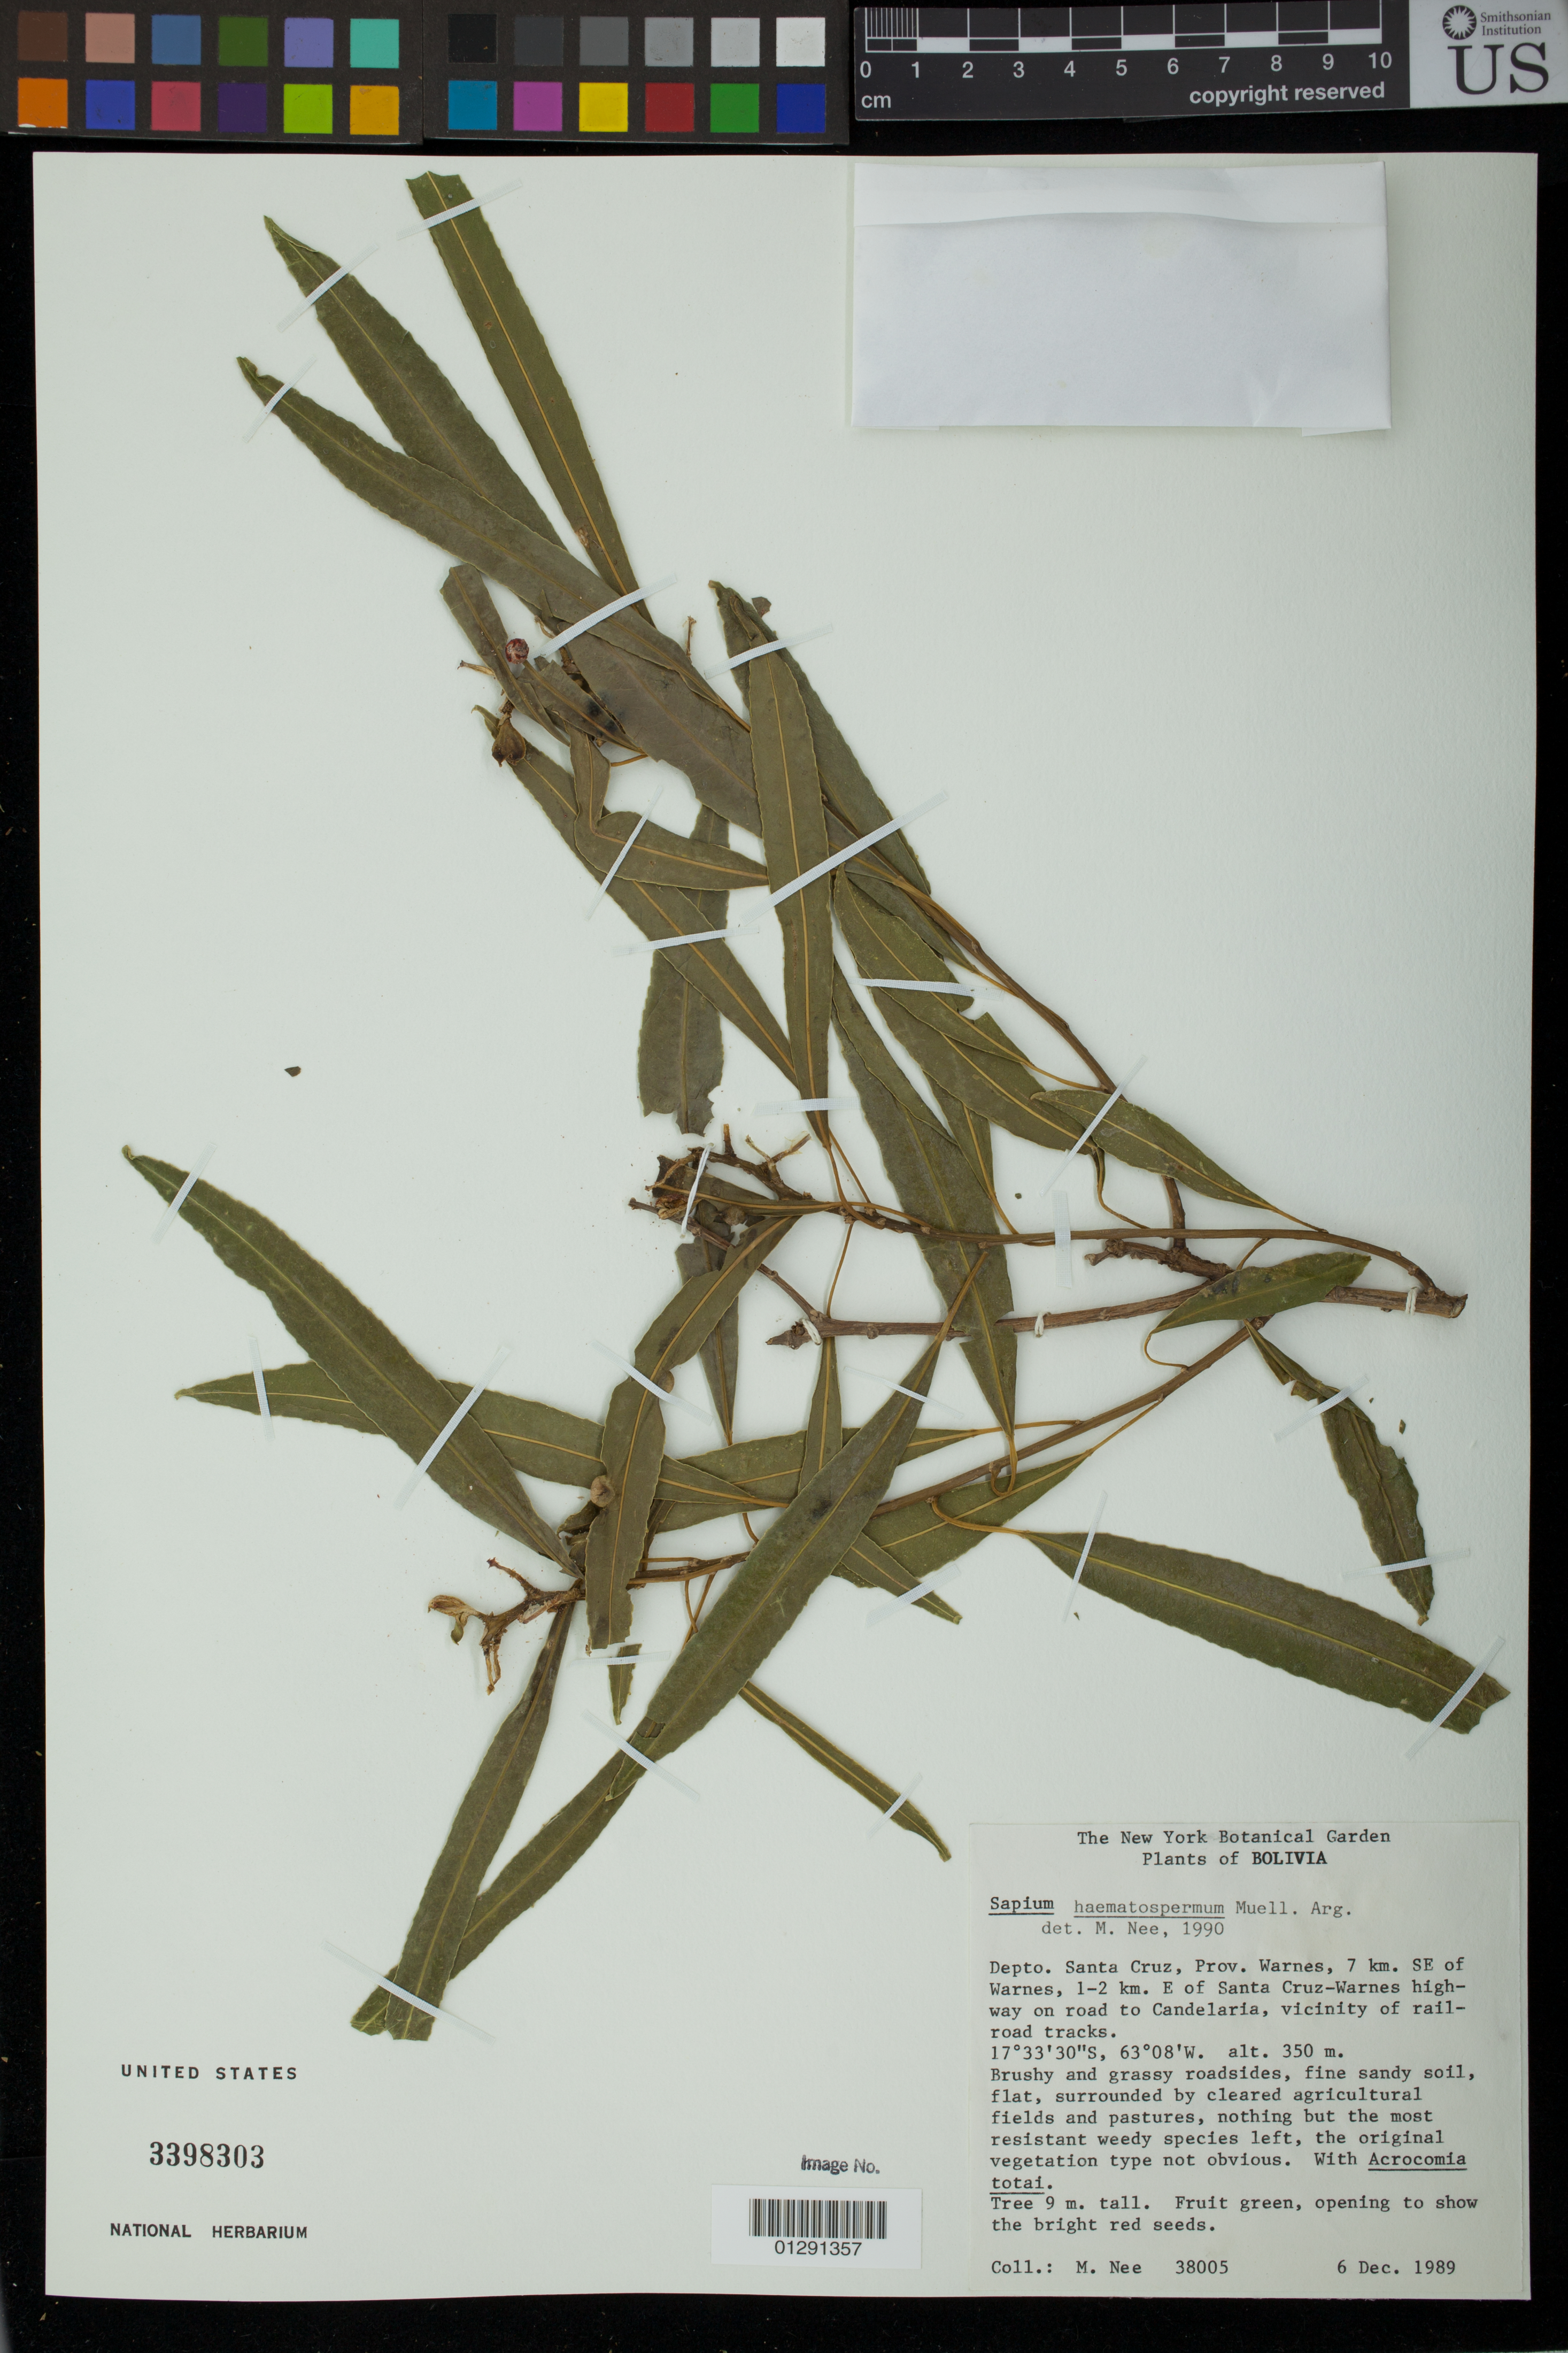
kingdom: Plantae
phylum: Tracheophyta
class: Magnoliopsida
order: Malpighiales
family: Euphorbiaceae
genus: Sapium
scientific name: Sapium haematospermum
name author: Müll. Arg.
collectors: M. Nee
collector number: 38005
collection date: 1989-12-06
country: Bolivia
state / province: Santa Cruz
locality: Prov. Warnes, 7 km, SE of Warnes, 1-2 km. E of Santa Cruz-Warnes highway on road to Candelabra, vicinity of railroad tracks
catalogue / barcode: US 3398303